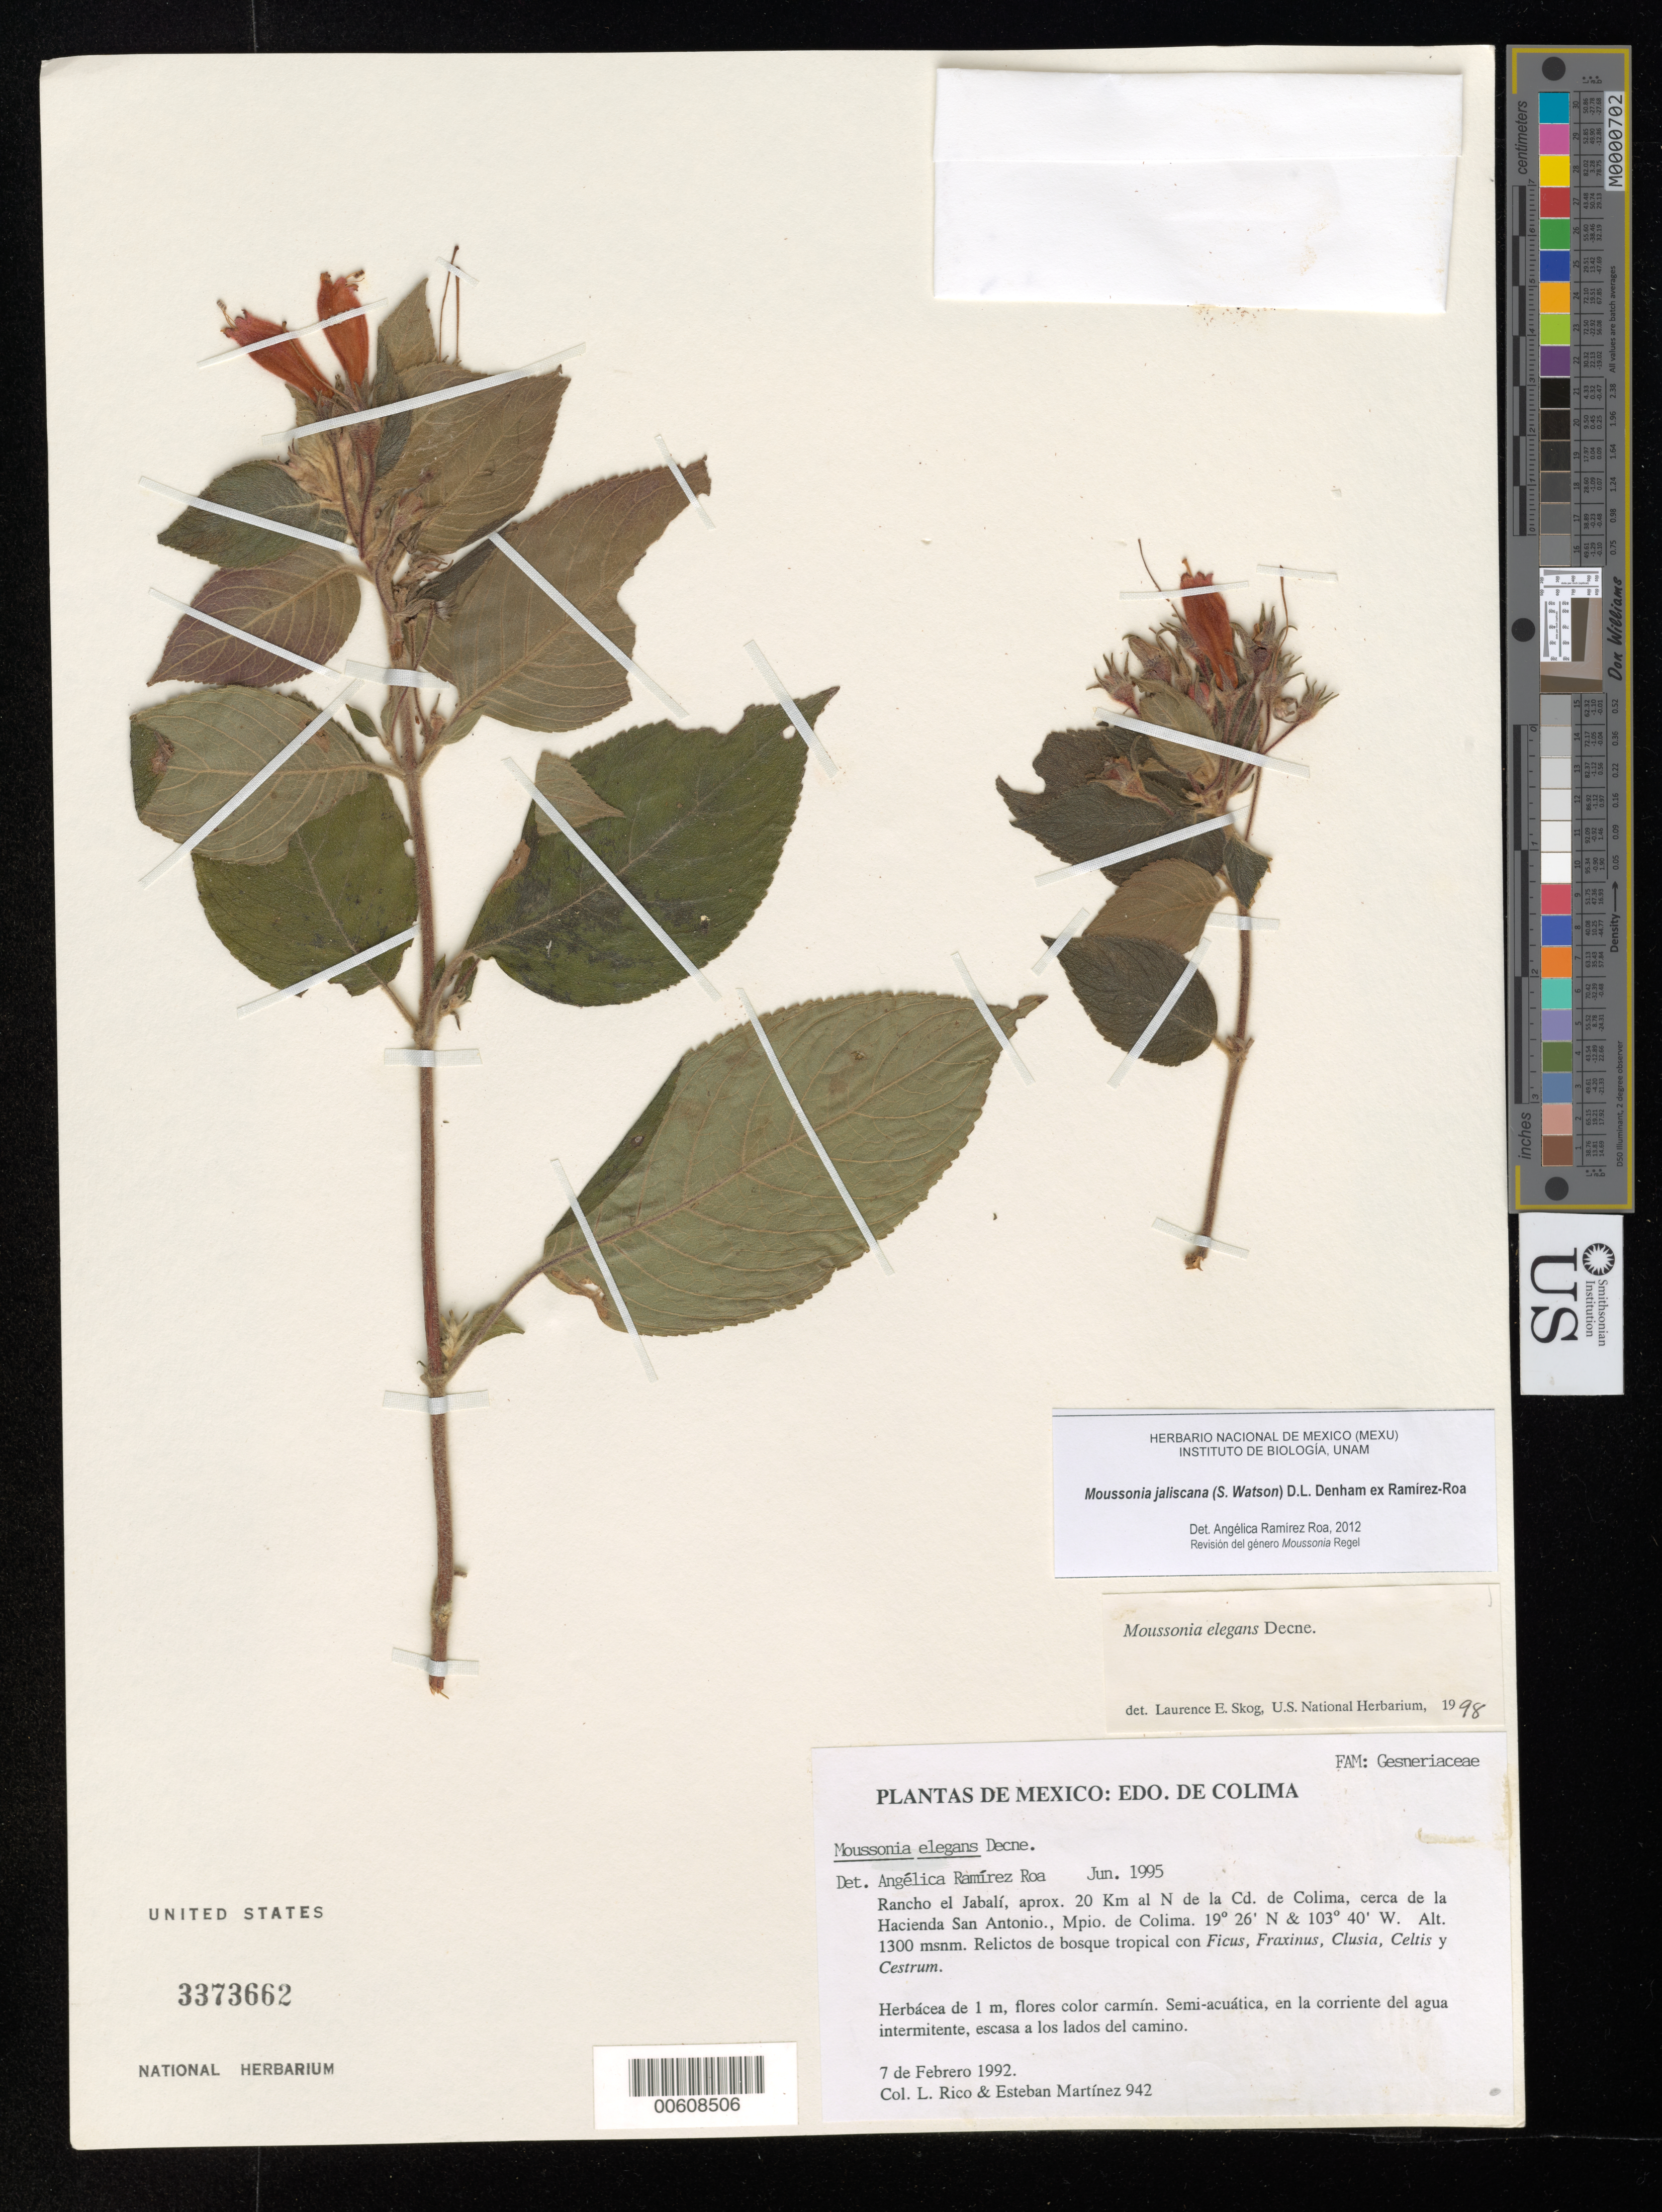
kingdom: Plantae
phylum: Tracheophyta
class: Magnoliopsida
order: Lamiales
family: Gesneriaceae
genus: Moussonia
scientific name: Moussonia jaliscana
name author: (S. Watson) D.L. Denham ex Ram.-Roa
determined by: Ramírez-Roa, A.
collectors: M. Rico Arce & E. Martínez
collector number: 942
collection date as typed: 07 Feb 1992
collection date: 1992-02-07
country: Mexico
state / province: Colima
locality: Mpio. de Colima; Rancho el Jabalí, aprox. 20 km al N de la Cd. de Colima, cerca de la hacienda San Antonio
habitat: Relictos de bosque tropical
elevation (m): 1300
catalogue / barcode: US 3373662